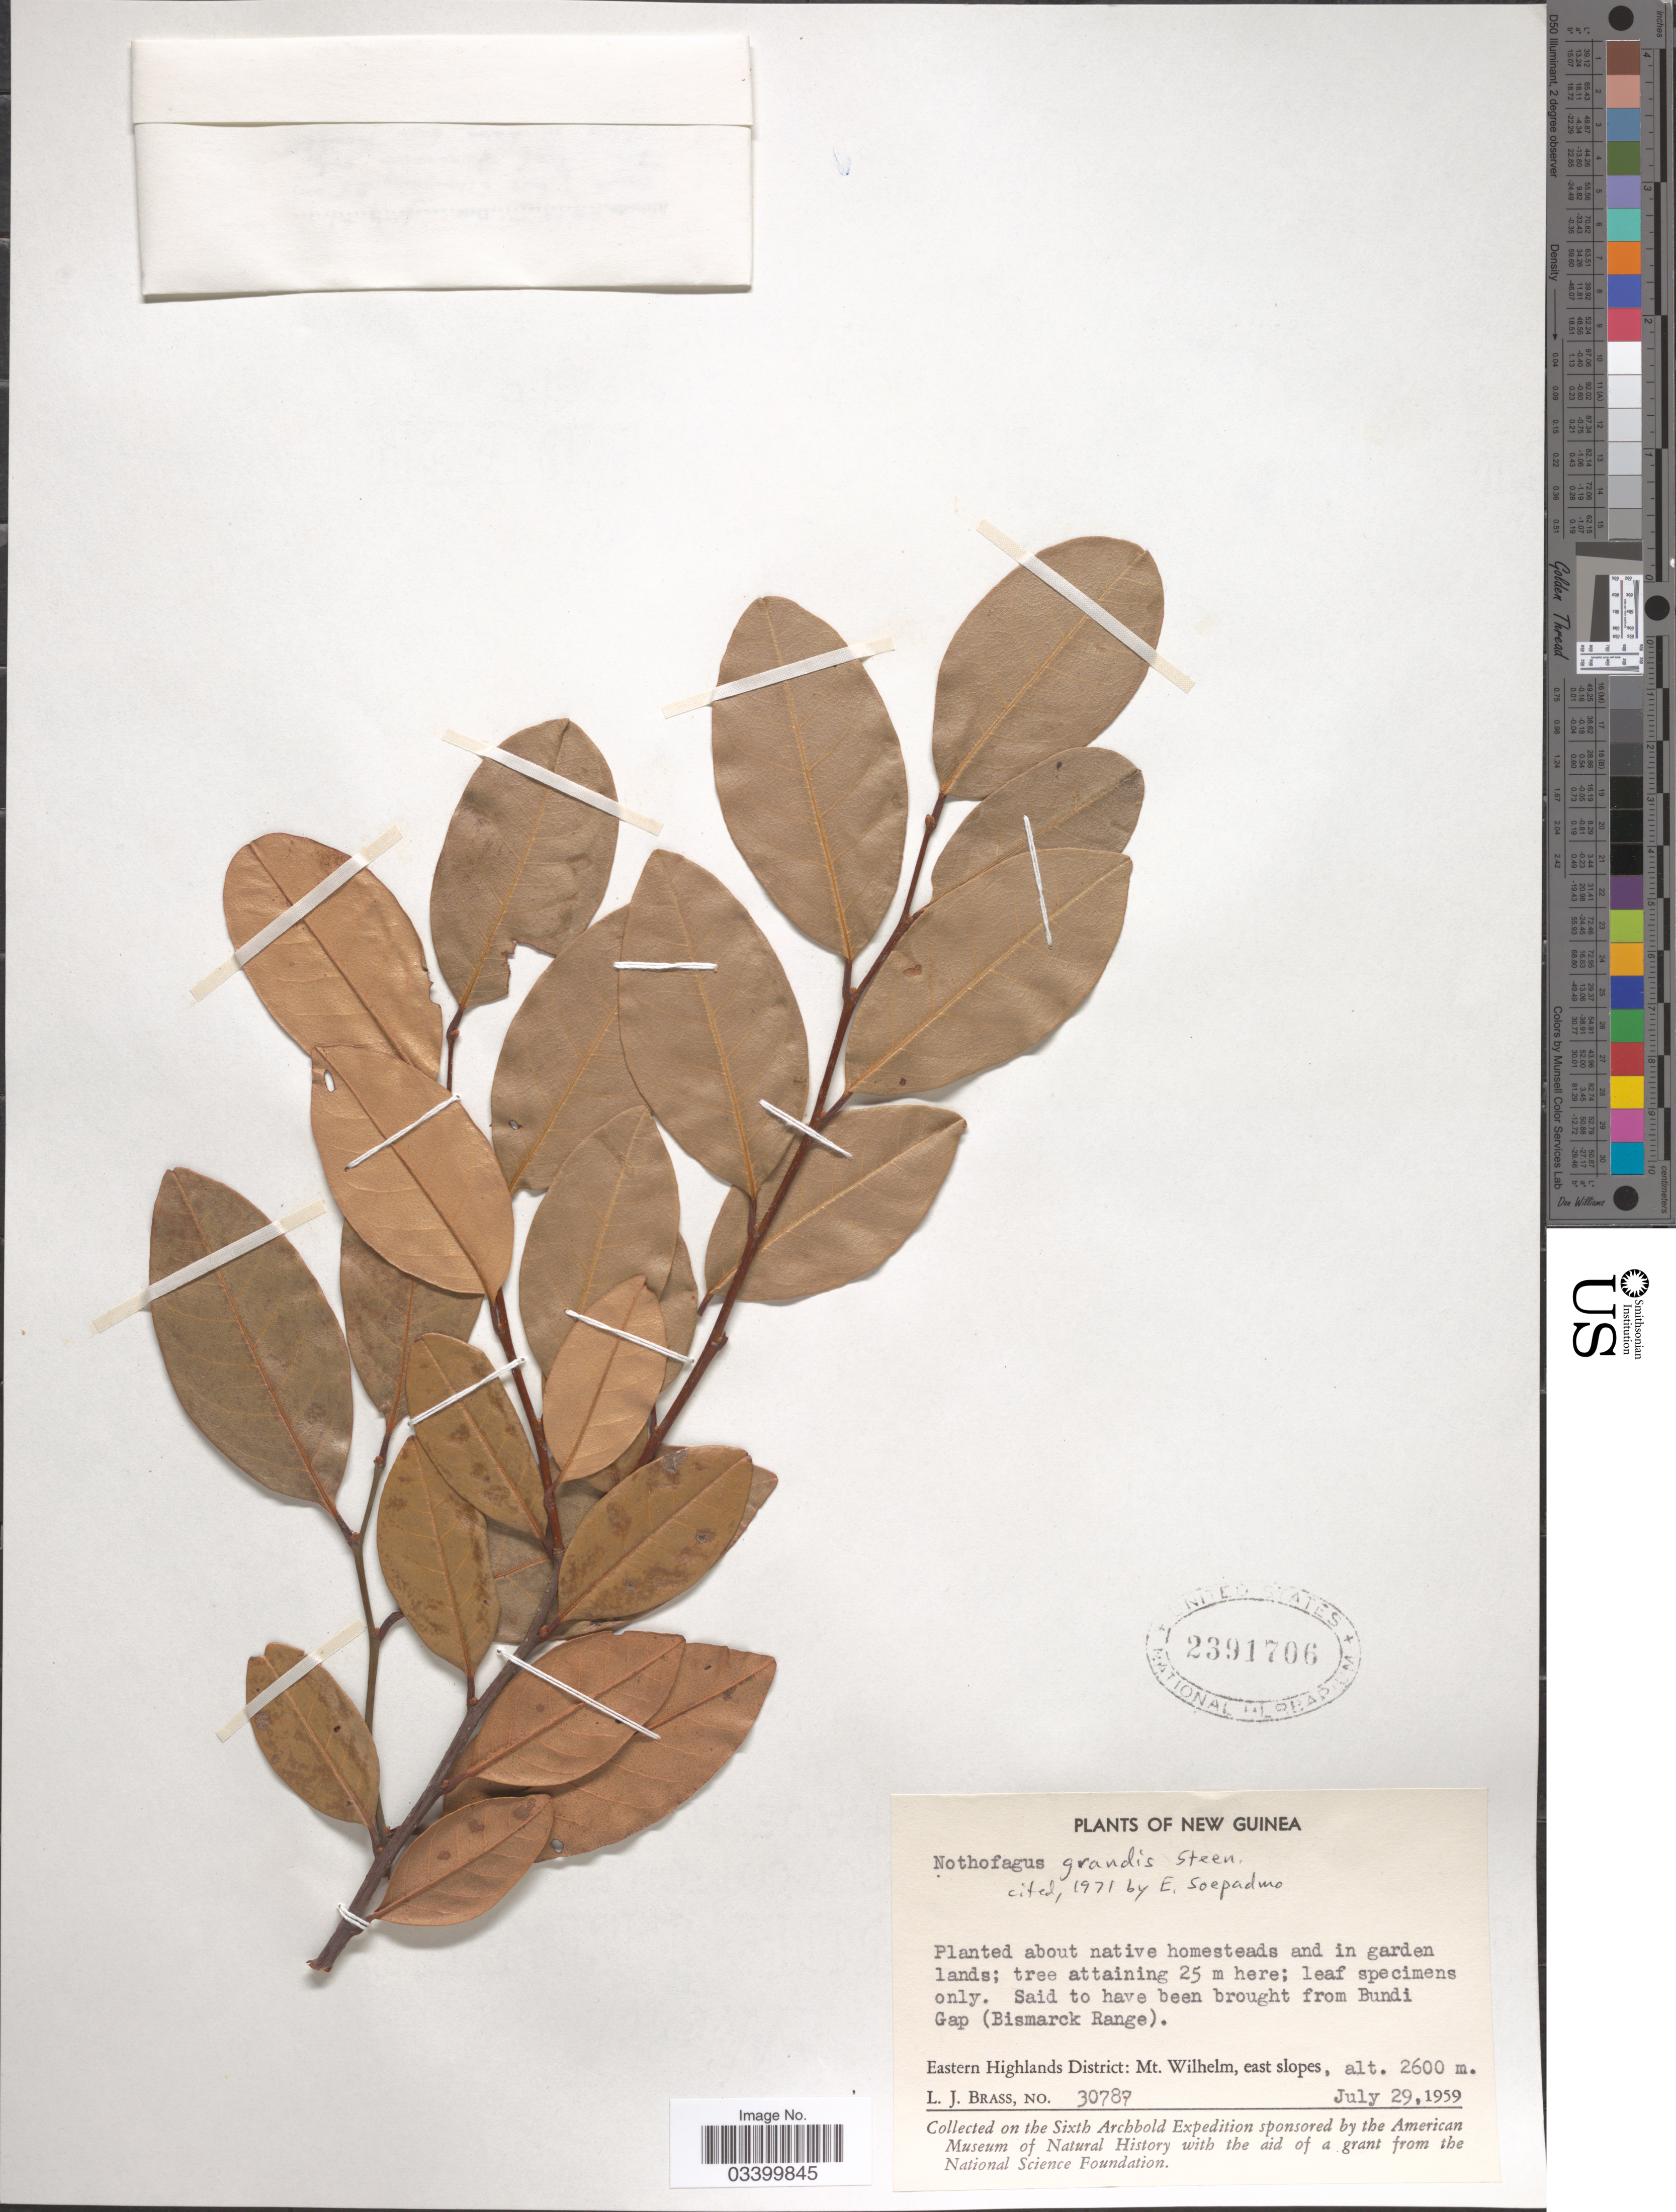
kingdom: Plantae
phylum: Tracheophyta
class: Magnoliopsida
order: Fagales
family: Nothofagaceae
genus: Nothofagus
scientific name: Nothofagus grandis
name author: Steenis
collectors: L. J. Brass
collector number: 30787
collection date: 1959-07-29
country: Papua New Guinea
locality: New Guinea. Eastern Highlands District: Mt. Wilhelm, east slopes.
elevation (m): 2600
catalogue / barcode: US 2391706